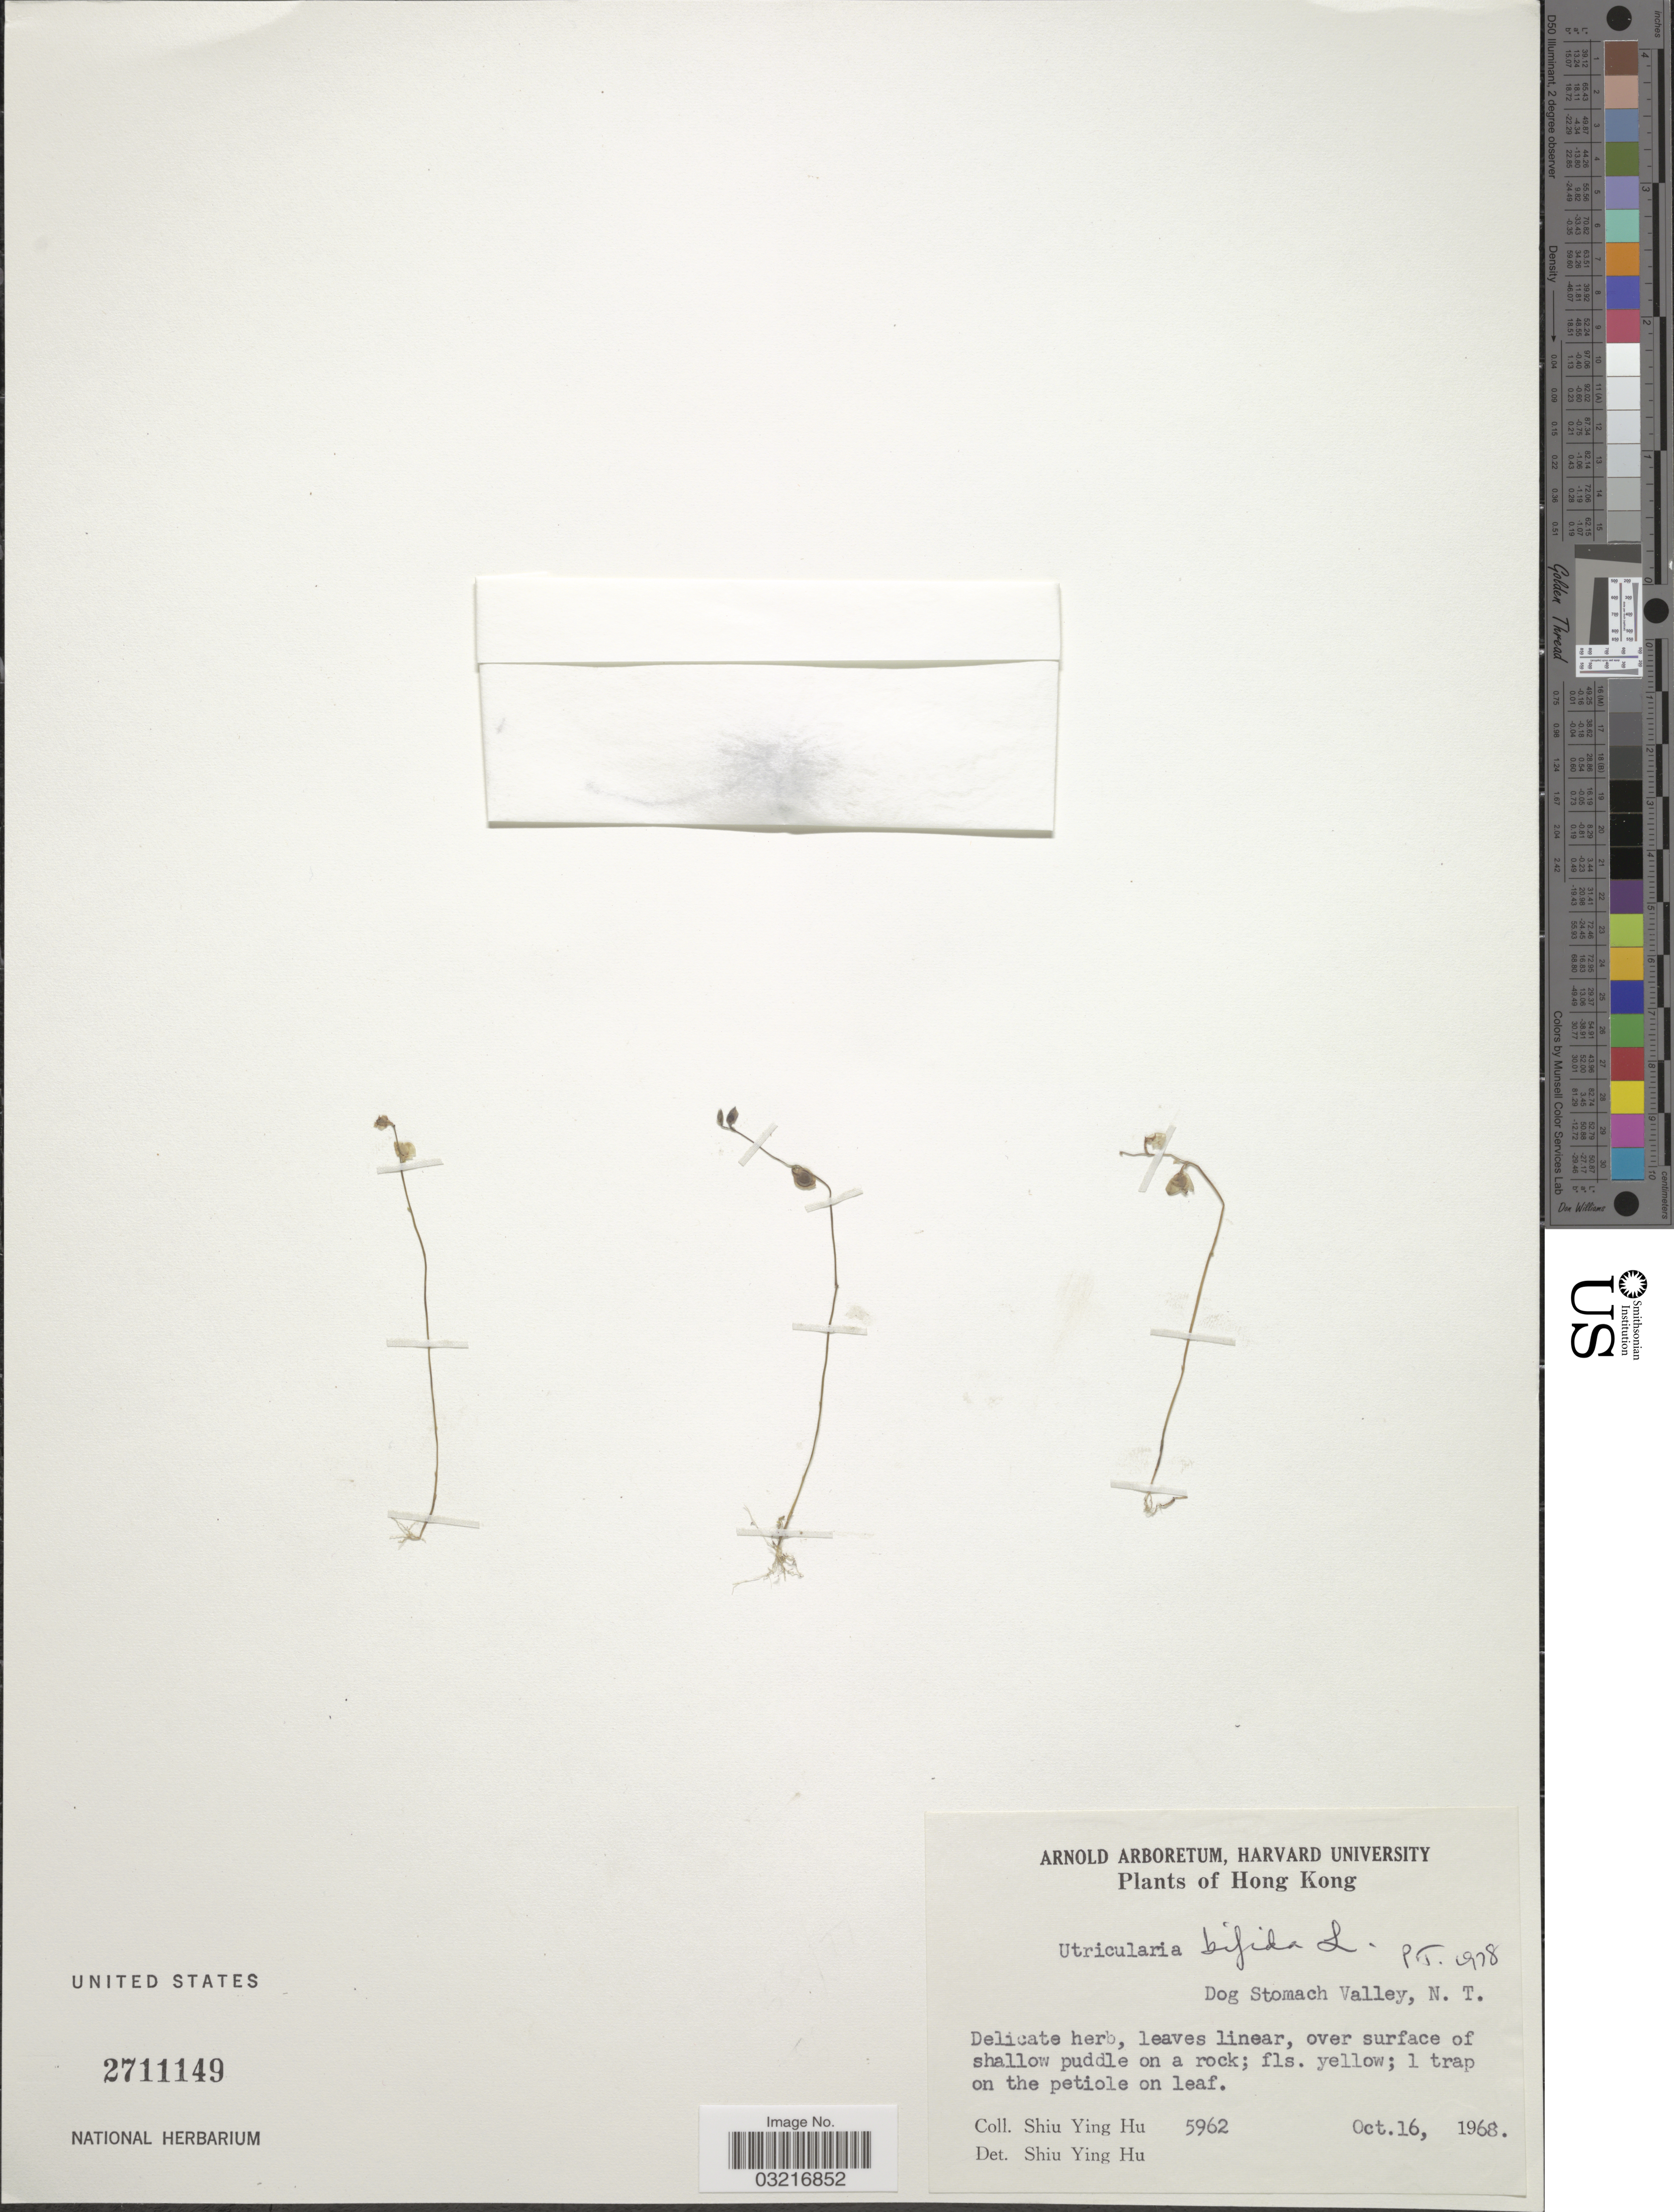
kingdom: Plantae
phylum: Tracheophyta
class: Magnoliopsida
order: Lamiales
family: Lentibulariaceae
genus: Utricularia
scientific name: Utricularia bifida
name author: L.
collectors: S. Y. Hu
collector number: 5962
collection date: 1968-10-16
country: China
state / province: Hong Kong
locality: Dog Stomach Valley, N.T.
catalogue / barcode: US 2711149